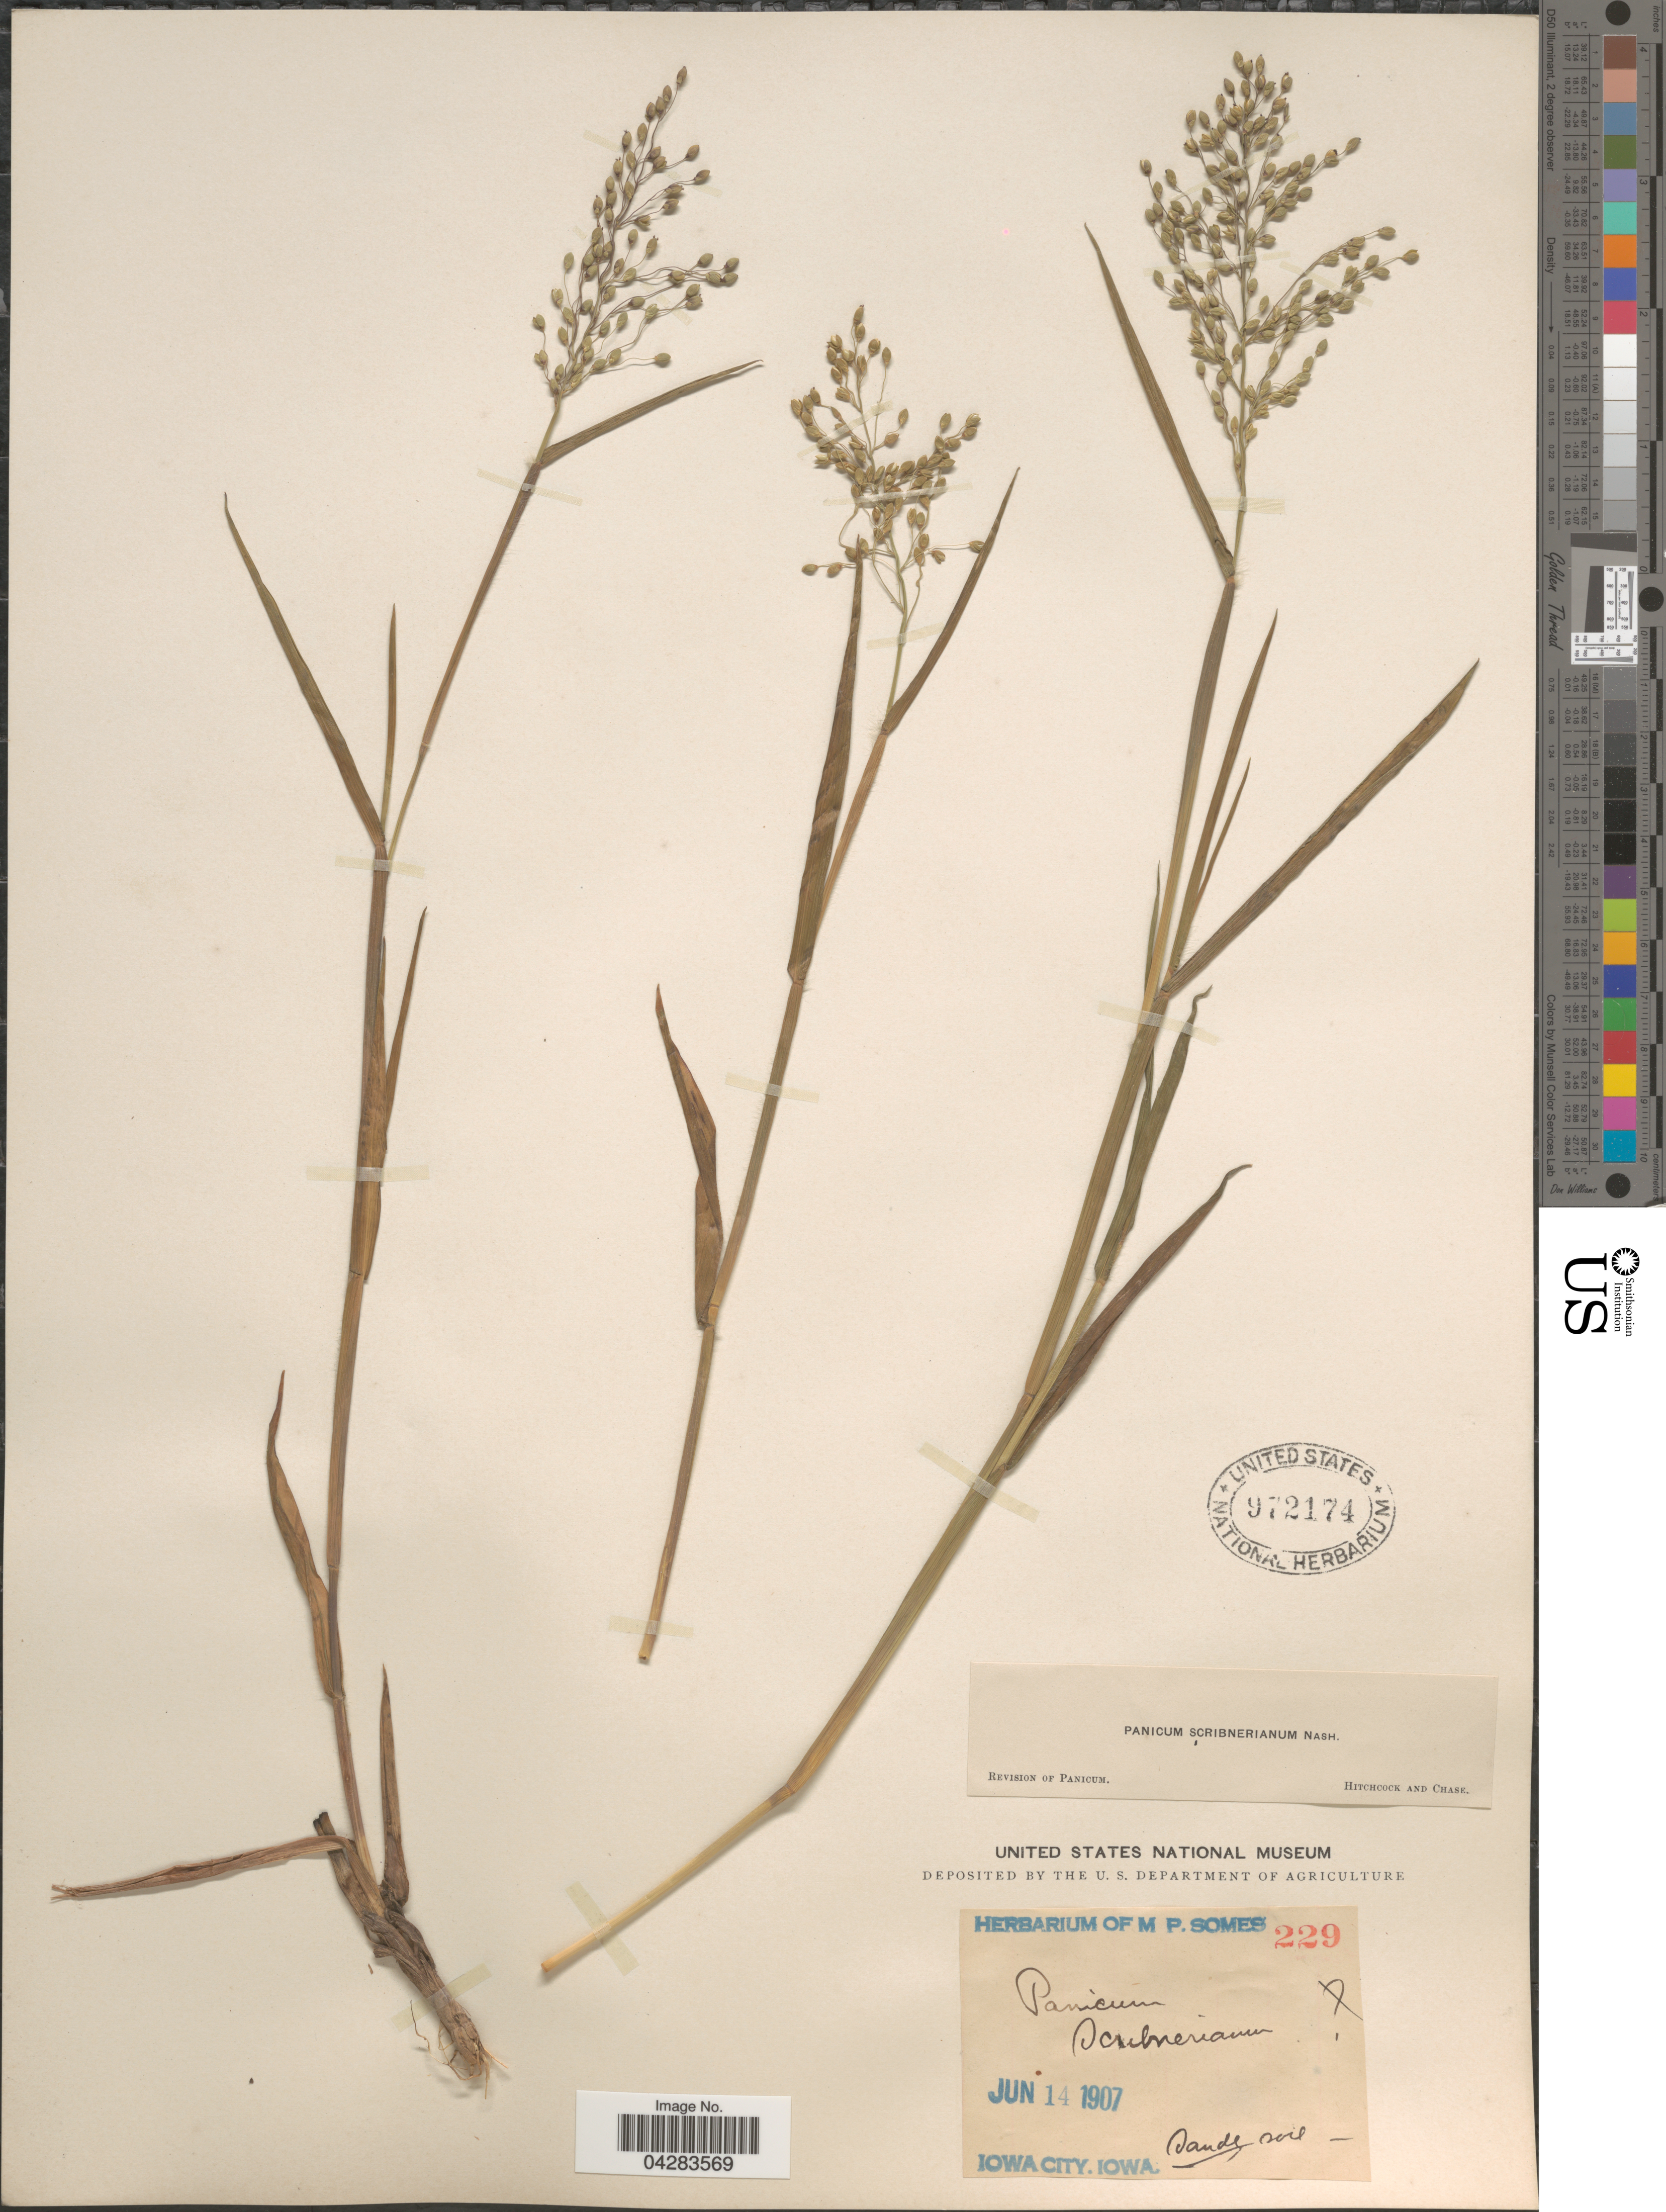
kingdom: Plantae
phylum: Tracheophyta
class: Liliopsida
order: Poales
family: Poaceae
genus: Dichanthelium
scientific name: Dichanthelium oligosanthes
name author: (Schult.) Gould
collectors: Ex herb. M. P. Somes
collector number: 229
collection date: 1907-06-14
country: United States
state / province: Iowa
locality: Iowa City.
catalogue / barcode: US 972174